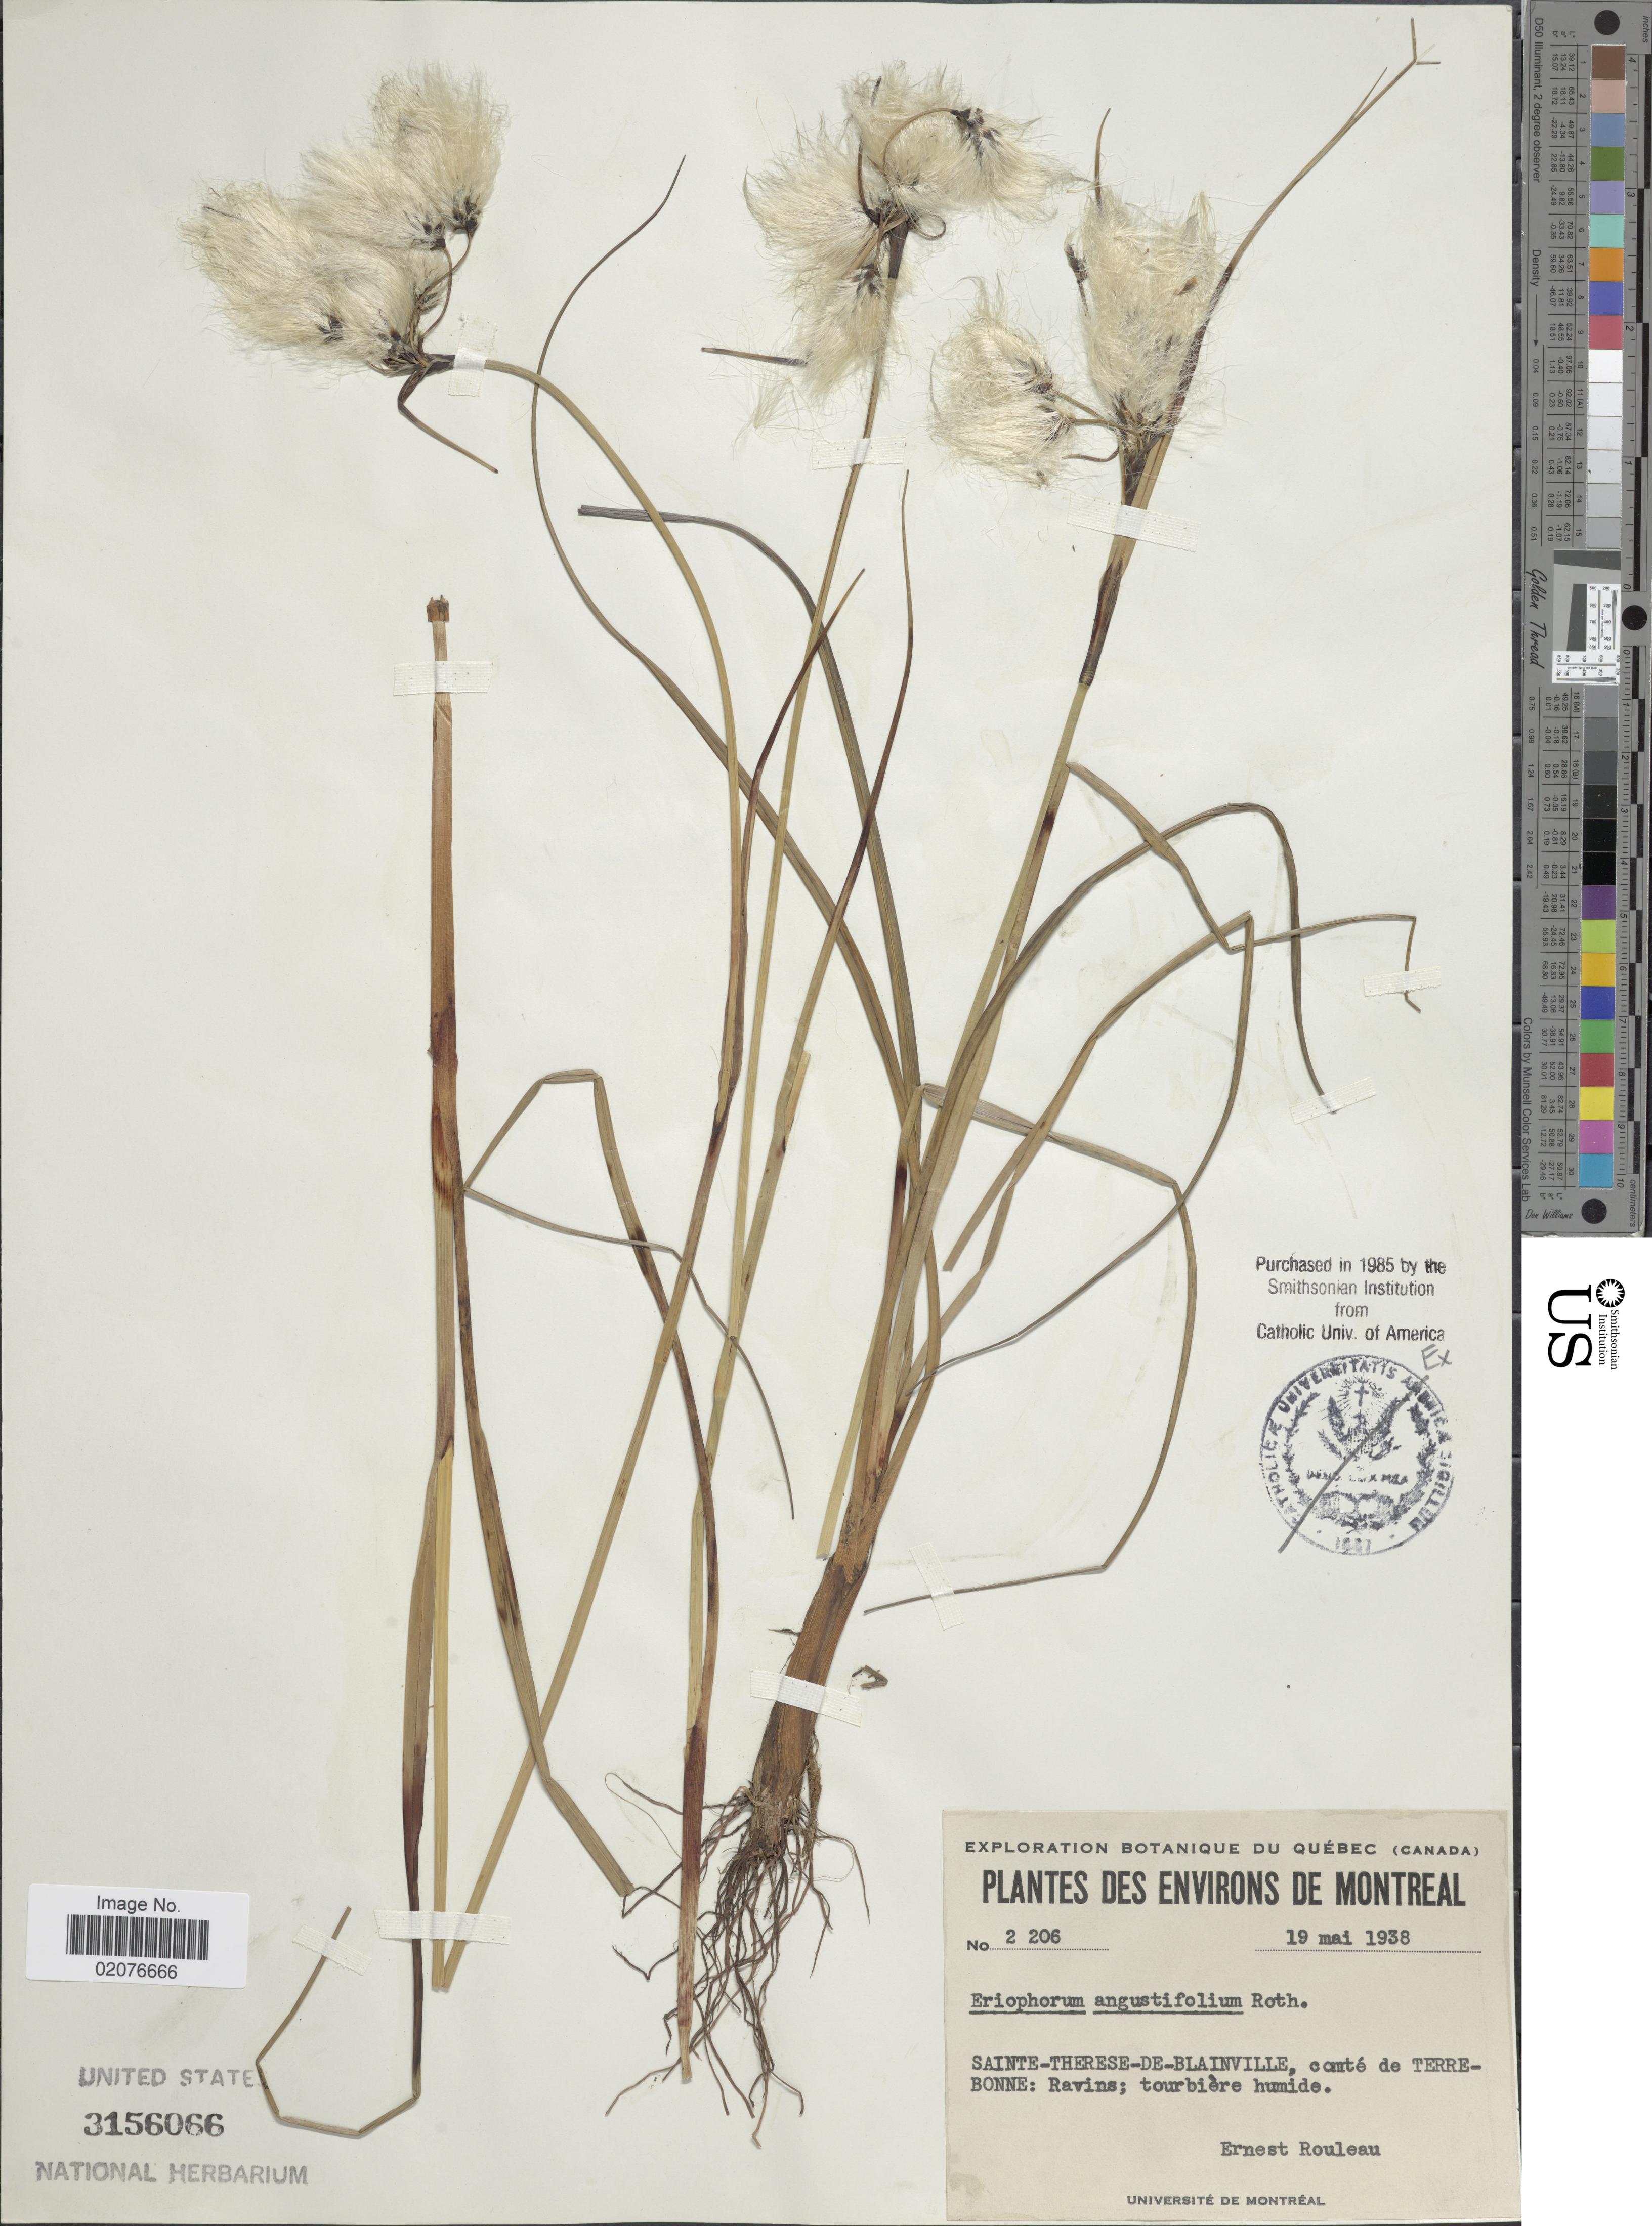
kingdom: Plantae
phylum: Tracheophyta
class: Liliopsida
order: Poales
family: Cyperaceae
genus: Eriophorum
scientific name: Eriophorum angustifolium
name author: Honck.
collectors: E. Rouleau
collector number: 2206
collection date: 1938-05-19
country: Canada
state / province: Quebec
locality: Des Environs de Montreal, Sainte-Therese-De-Blainville, comté de Terre-Bonne: Ravins; tourbière humide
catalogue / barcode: US 3156066